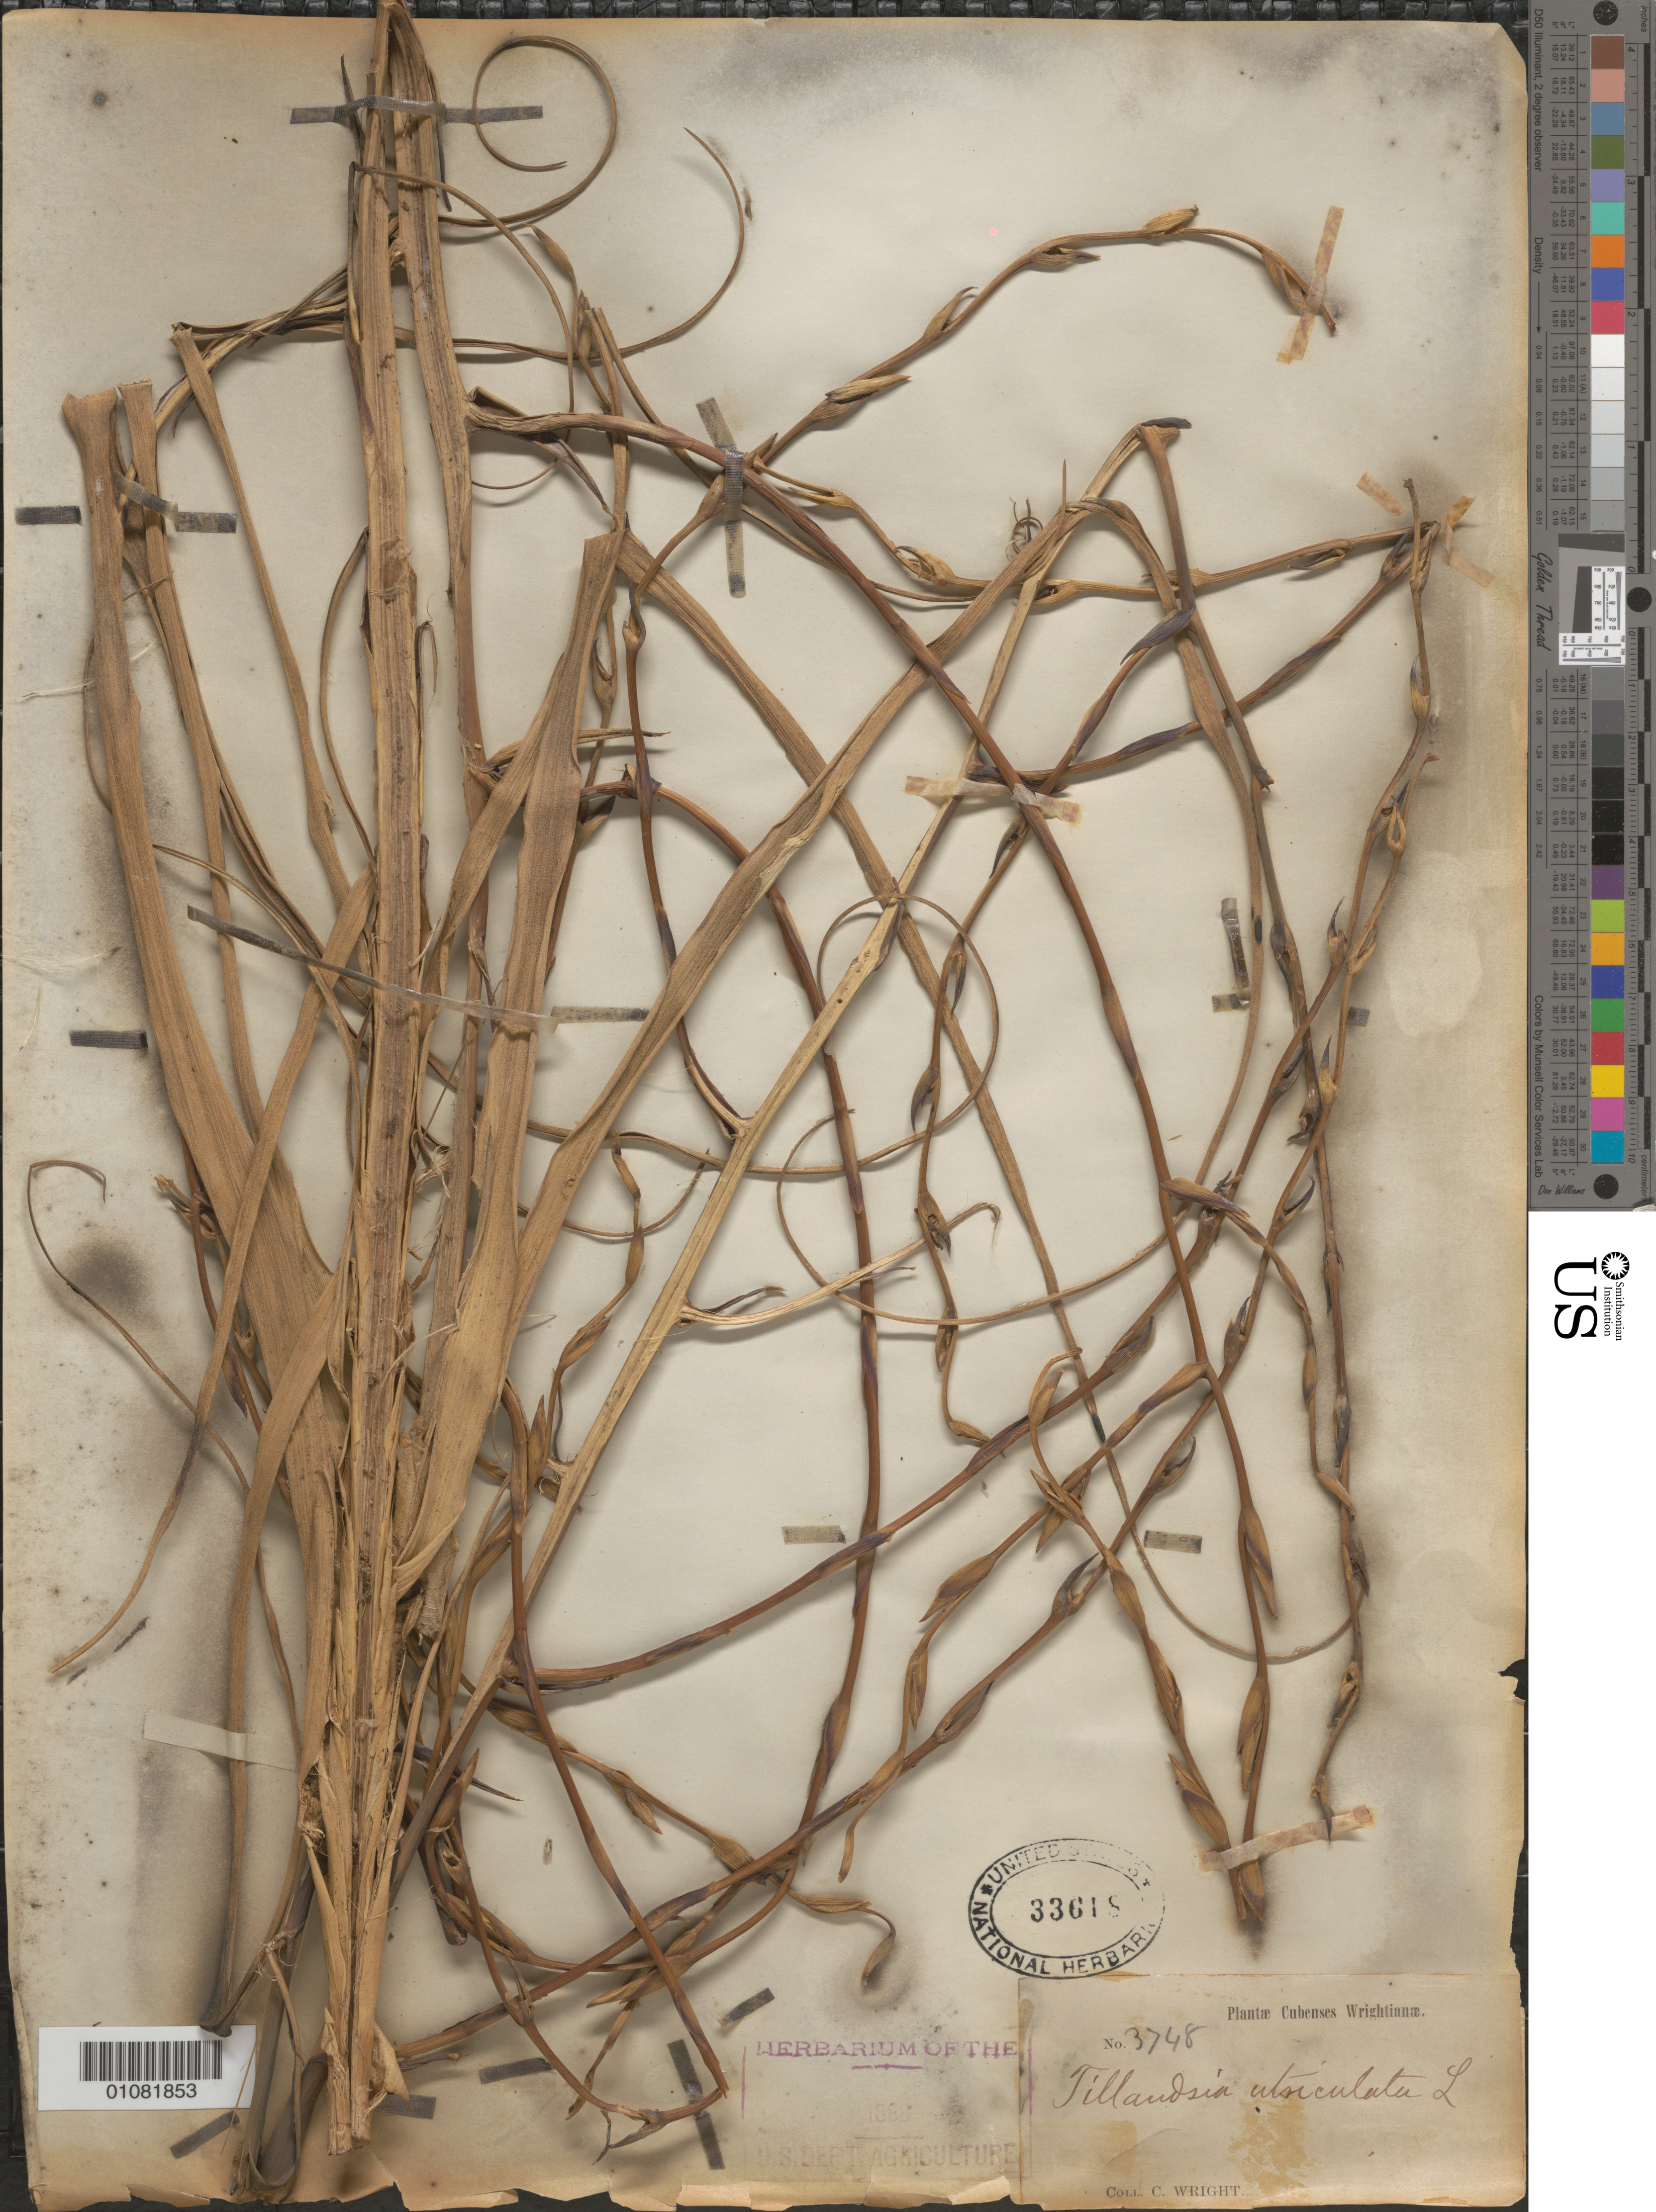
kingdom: Plantae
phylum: Tracheophyta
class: Liliopsida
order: Poales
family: Bromeliaceae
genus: Tillandsia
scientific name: Tillandsia utriculata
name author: L.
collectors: C. Wright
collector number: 3748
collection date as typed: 1800 to 1899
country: Cuba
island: Cuba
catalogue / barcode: US 33618